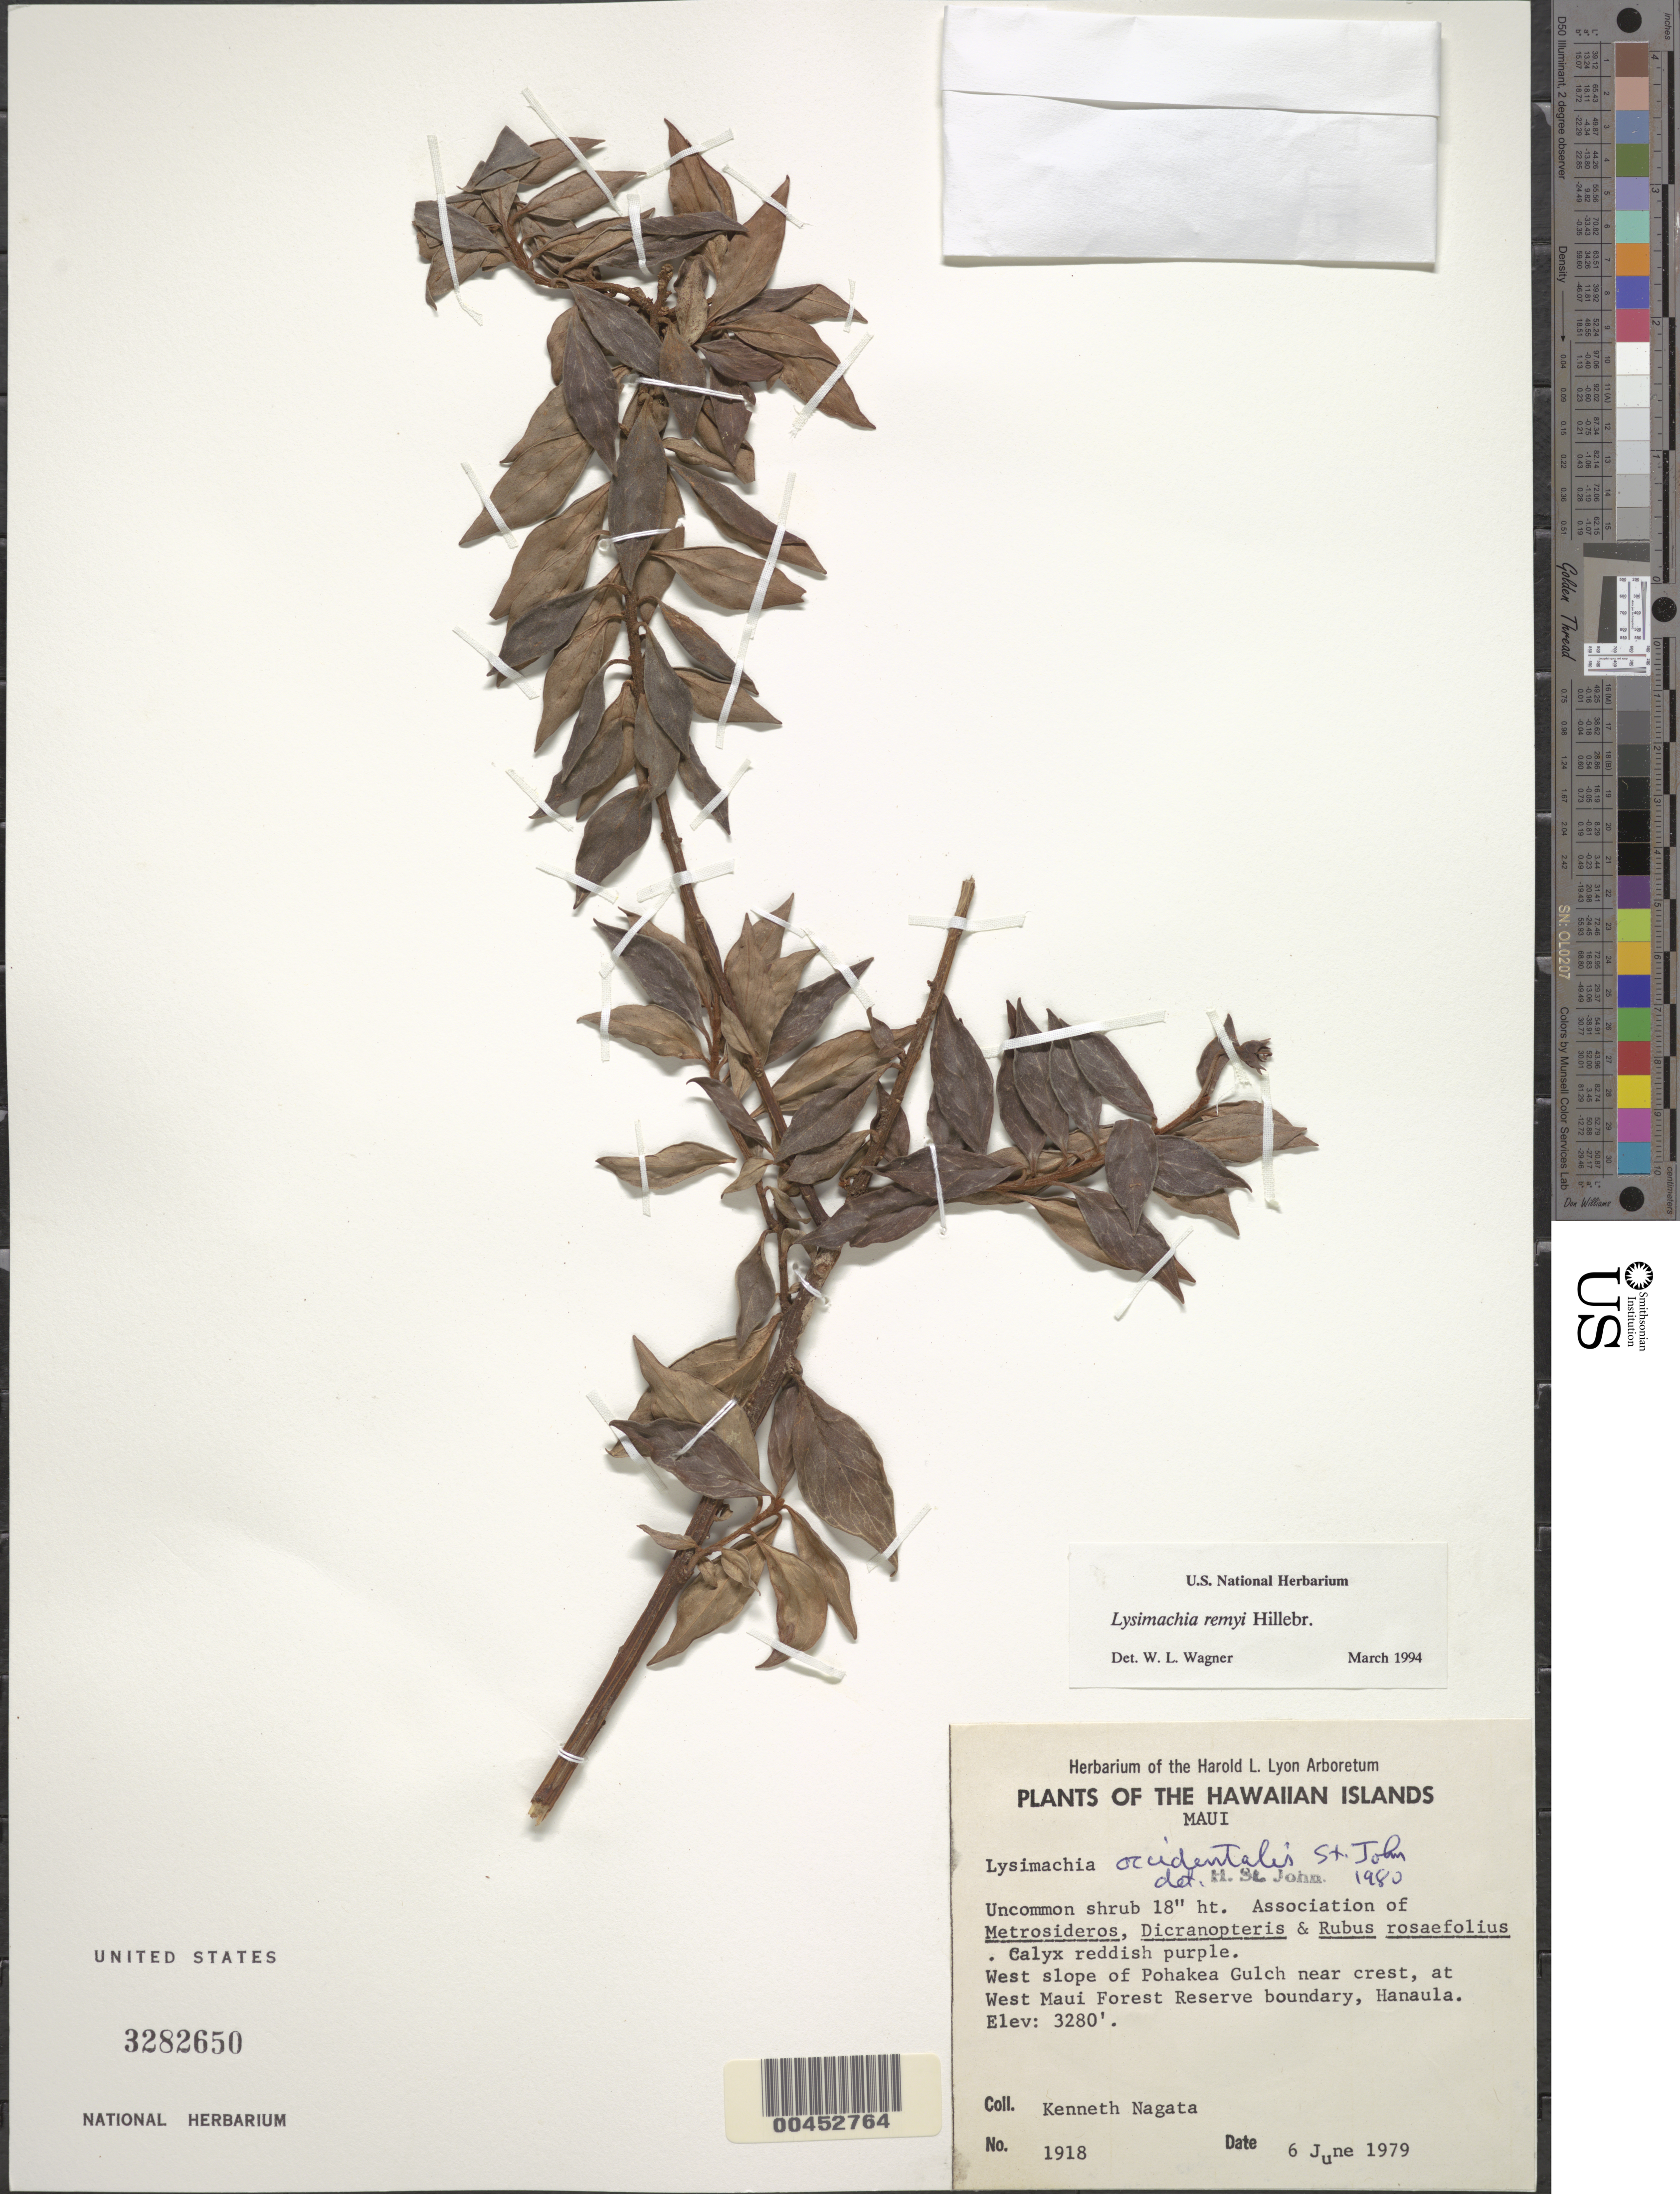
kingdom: Plantae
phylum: Tracheophyta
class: Magnoliopsida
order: Ericales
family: Primulaceae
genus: Lysimachia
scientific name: Lysimachia remyi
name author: Hillebr.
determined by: Wagner, W. L., (BOT), Smithsonian Institution - National Museum of Natural History (UNITED STATES)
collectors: K. Nagata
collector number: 1918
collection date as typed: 6 Jun 1979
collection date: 1979-06-06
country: United States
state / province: Hawaii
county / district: Maui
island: Maui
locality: W slope of Pohakea Gulch near crest, at West Maui Forest Reserve boundary, Hanaula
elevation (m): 1000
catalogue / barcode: US 3282650